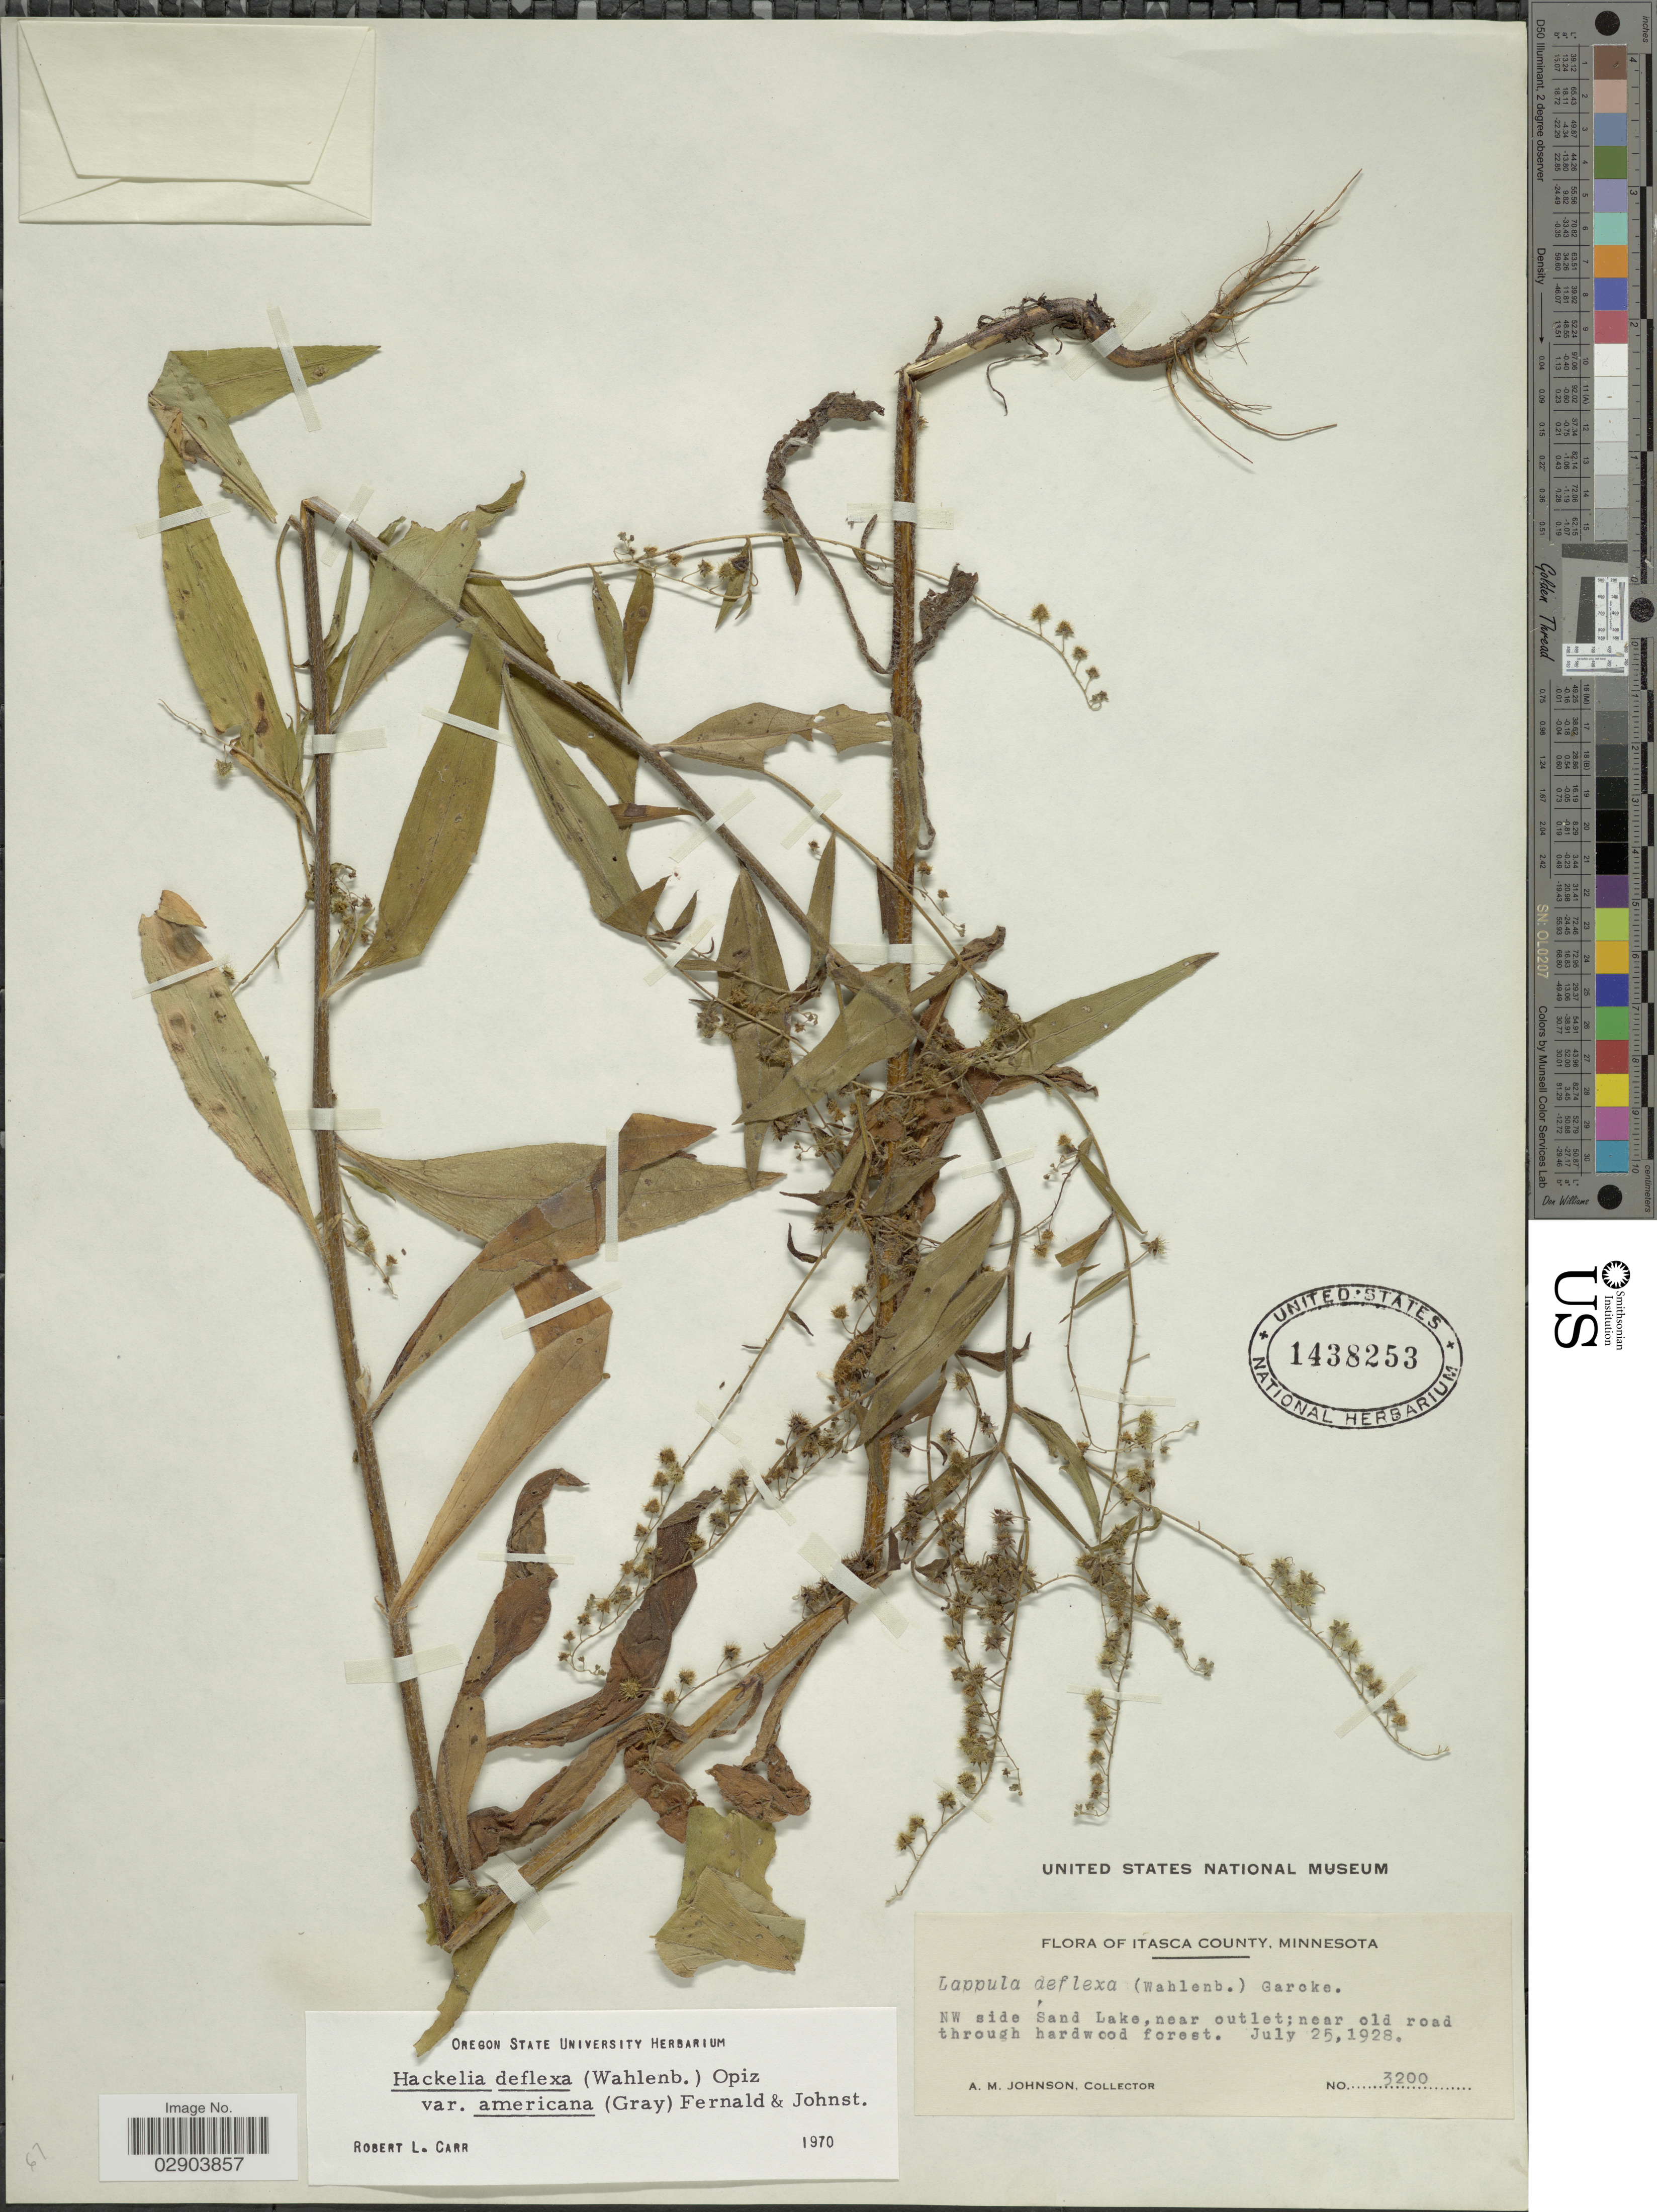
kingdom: Plantae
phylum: Tracheophyta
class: Magnoliopsida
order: Boraginales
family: Boraginaceae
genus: Hackelia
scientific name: Hackelia deflexa var. americana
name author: (A. Gray) Fernald & I.M. Johnst.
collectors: A. M. Johnson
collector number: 3200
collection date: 1928-07-25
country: United States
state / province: Minnesota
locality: Itasca County, NW side Sand Lake, near outlet, near old road through hardwood forest.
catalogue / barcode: US 1438253